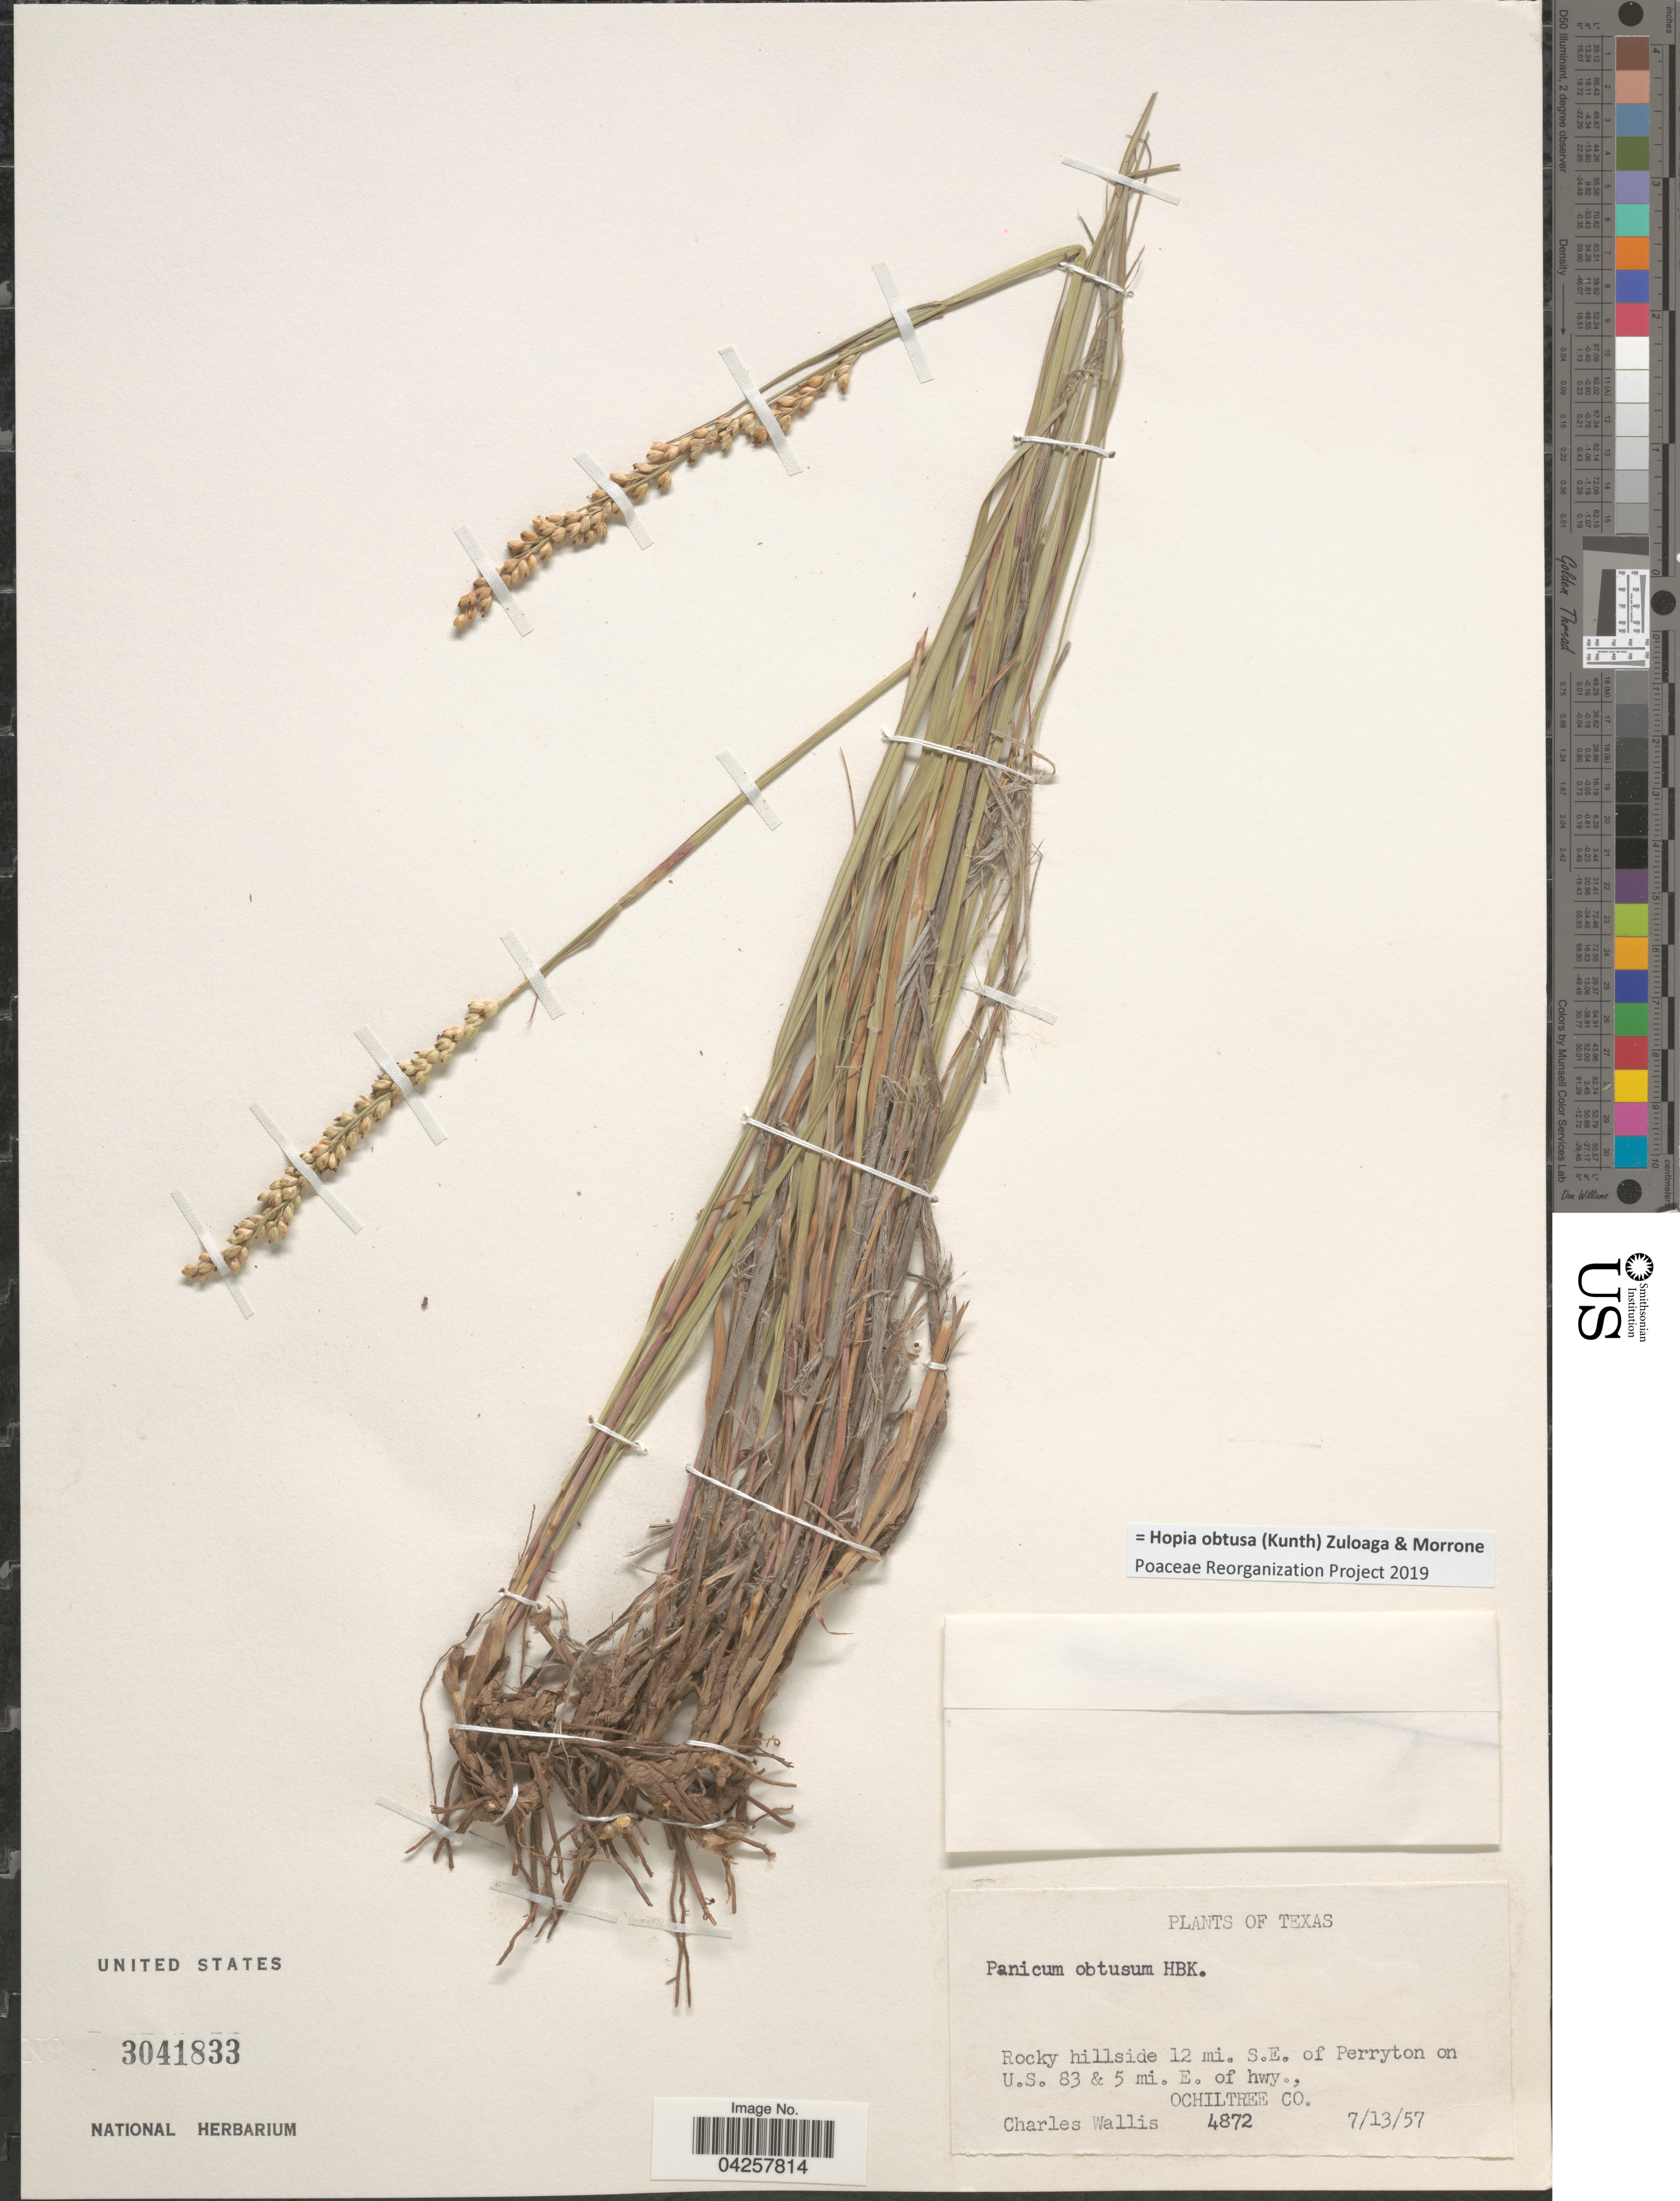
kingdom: Plantae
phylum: Tracheophyta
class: Liliopsida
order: Poales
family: Poaceae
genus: Hopia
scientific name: Hopia obtusa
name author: (Kunth) Zuloaga & Morrone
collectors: C. Wallis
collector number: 4872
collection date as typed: Transcribed d/m/y: 13/7/57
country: United States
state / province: Texas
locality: Rocky hillside 12 mi. S.E. of Perryton on U.S. 83 & 5 mi. E. of hwy., Ochiltree Co.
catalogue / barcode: US 3041833